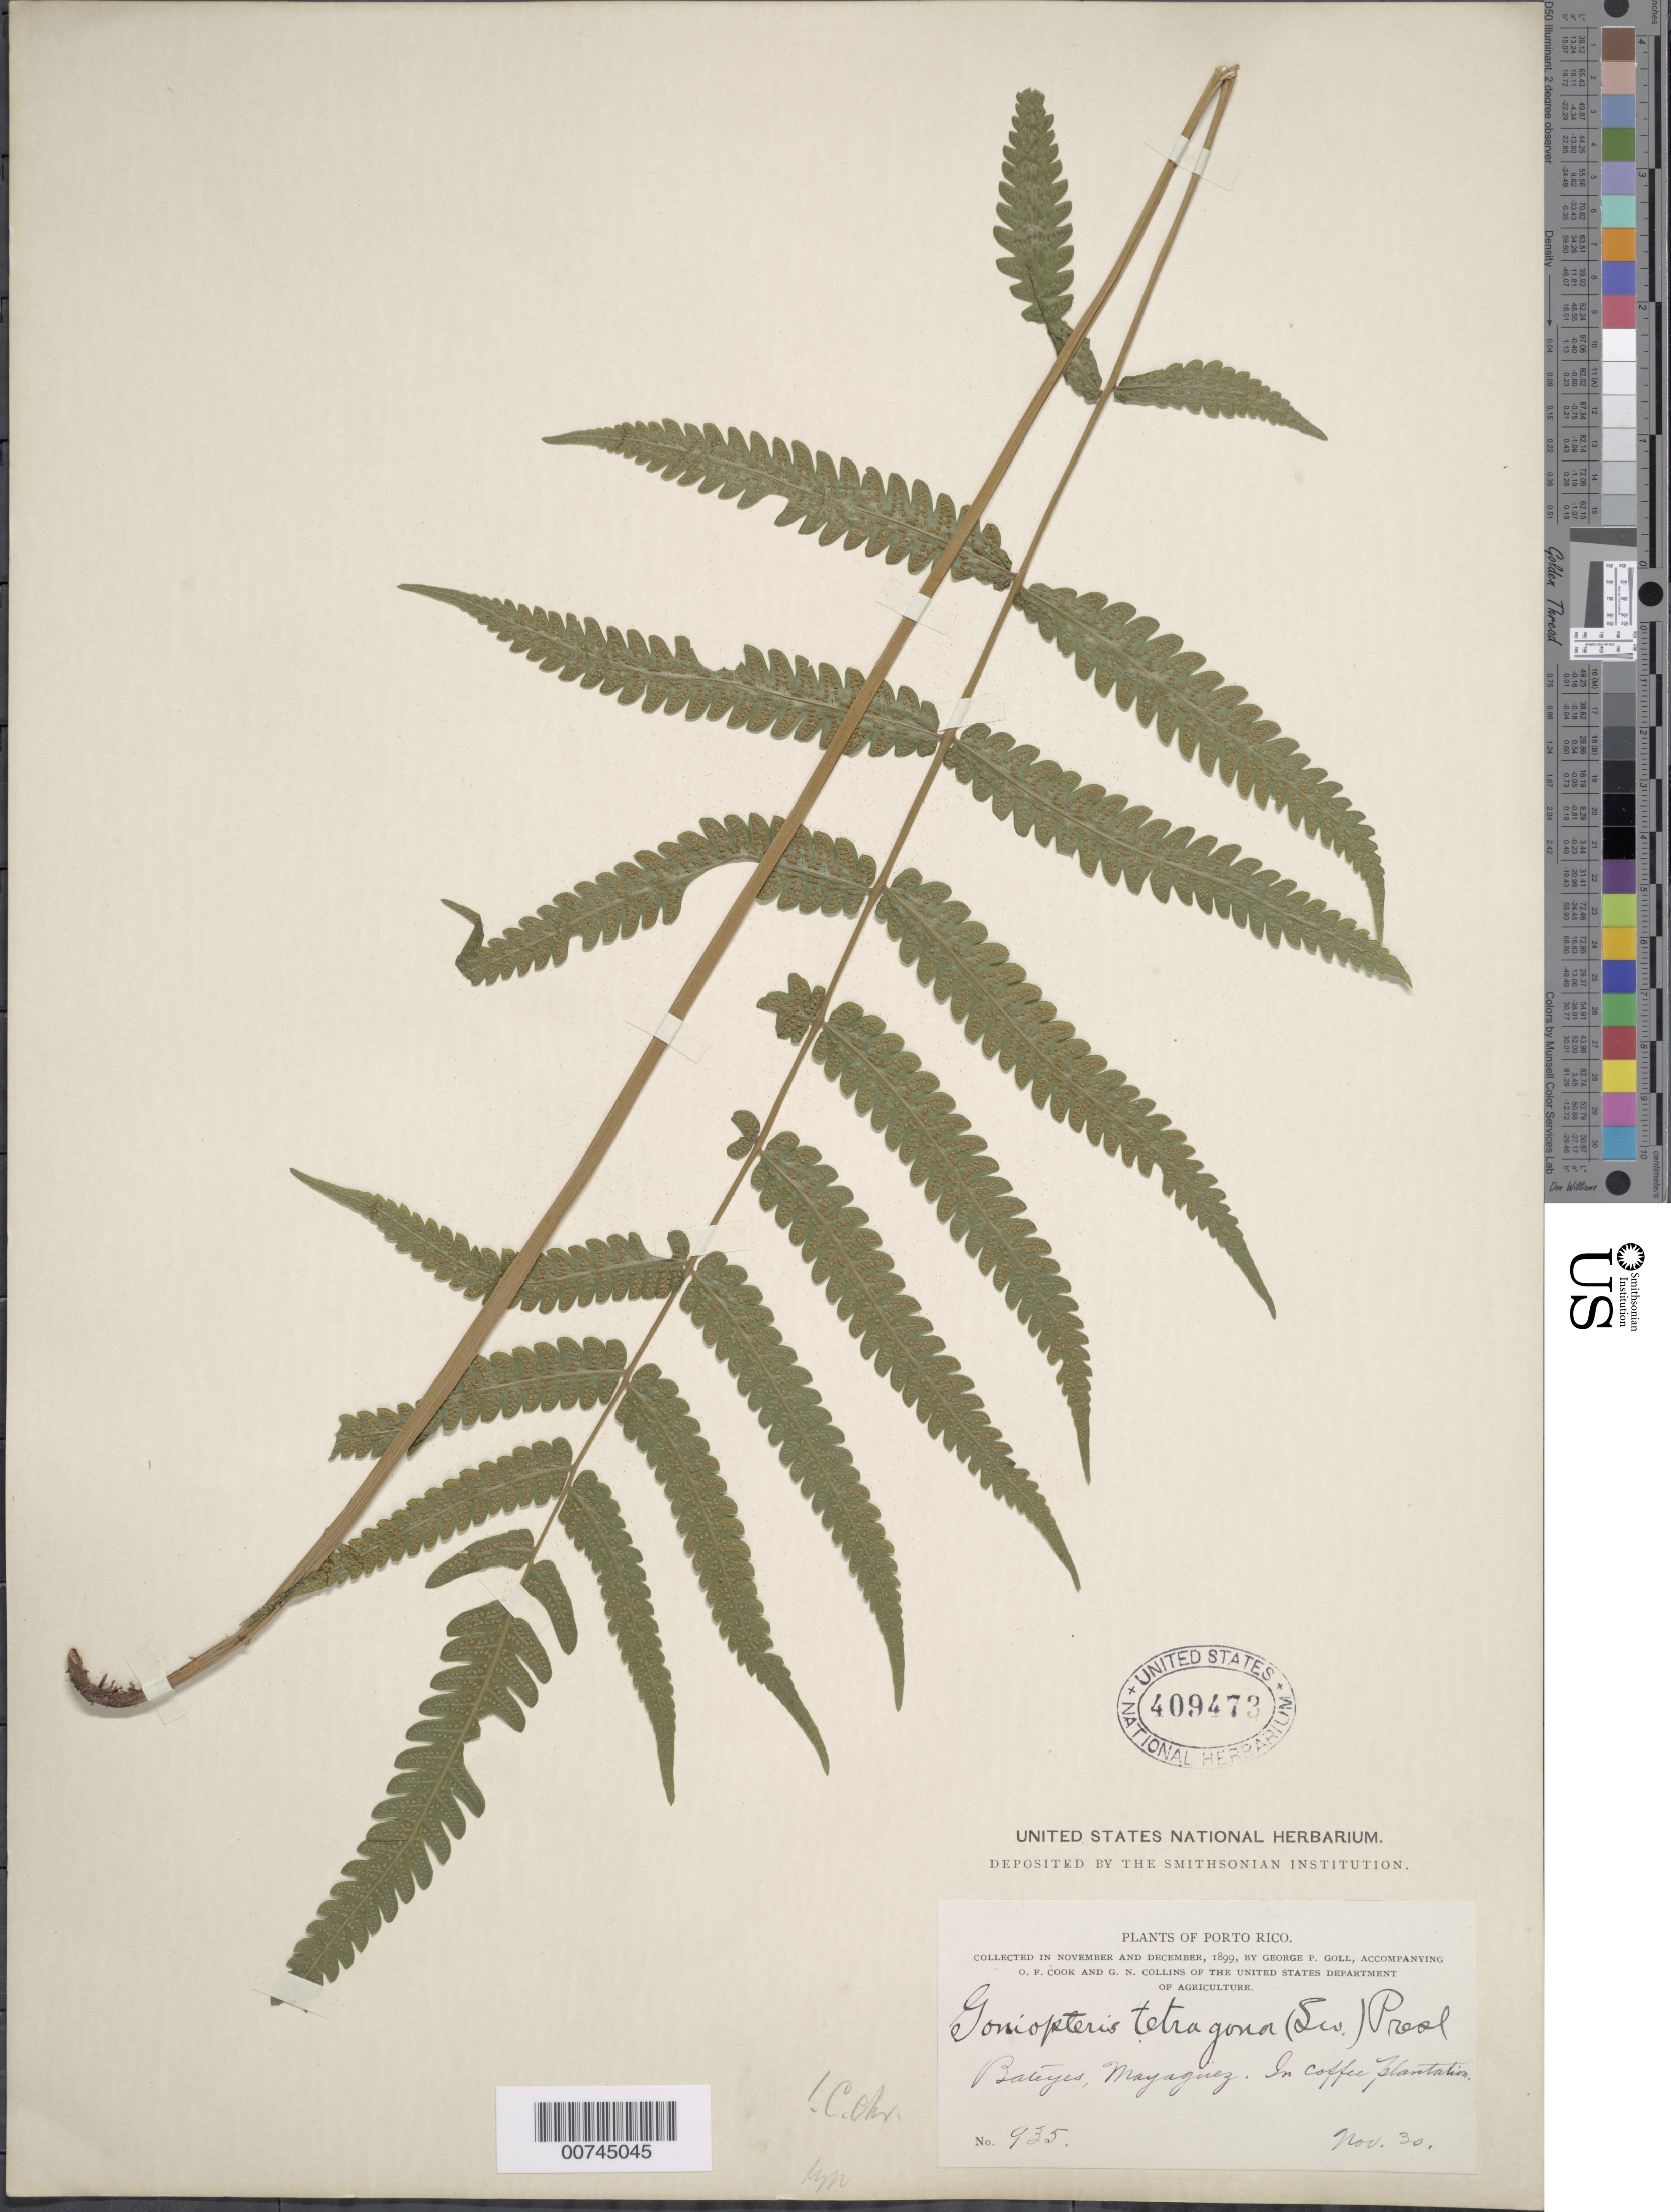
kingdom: Plantae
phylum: Tracheophyta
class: Polypodiopsida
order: Polypodiales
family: Thelypteridaceae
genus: Goniopteris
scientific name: Goniopteris subtetragona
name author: (Link) Vareschi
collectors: G. Goll, O. F. Cook & G. N. Collins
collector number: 935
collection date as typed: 30 Nov 1899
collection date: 1899-11-30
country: Puerto Rico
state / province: Mayagüez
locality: Bateyes, Mayaguez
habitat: In coffee plantation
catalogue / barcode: US 409473